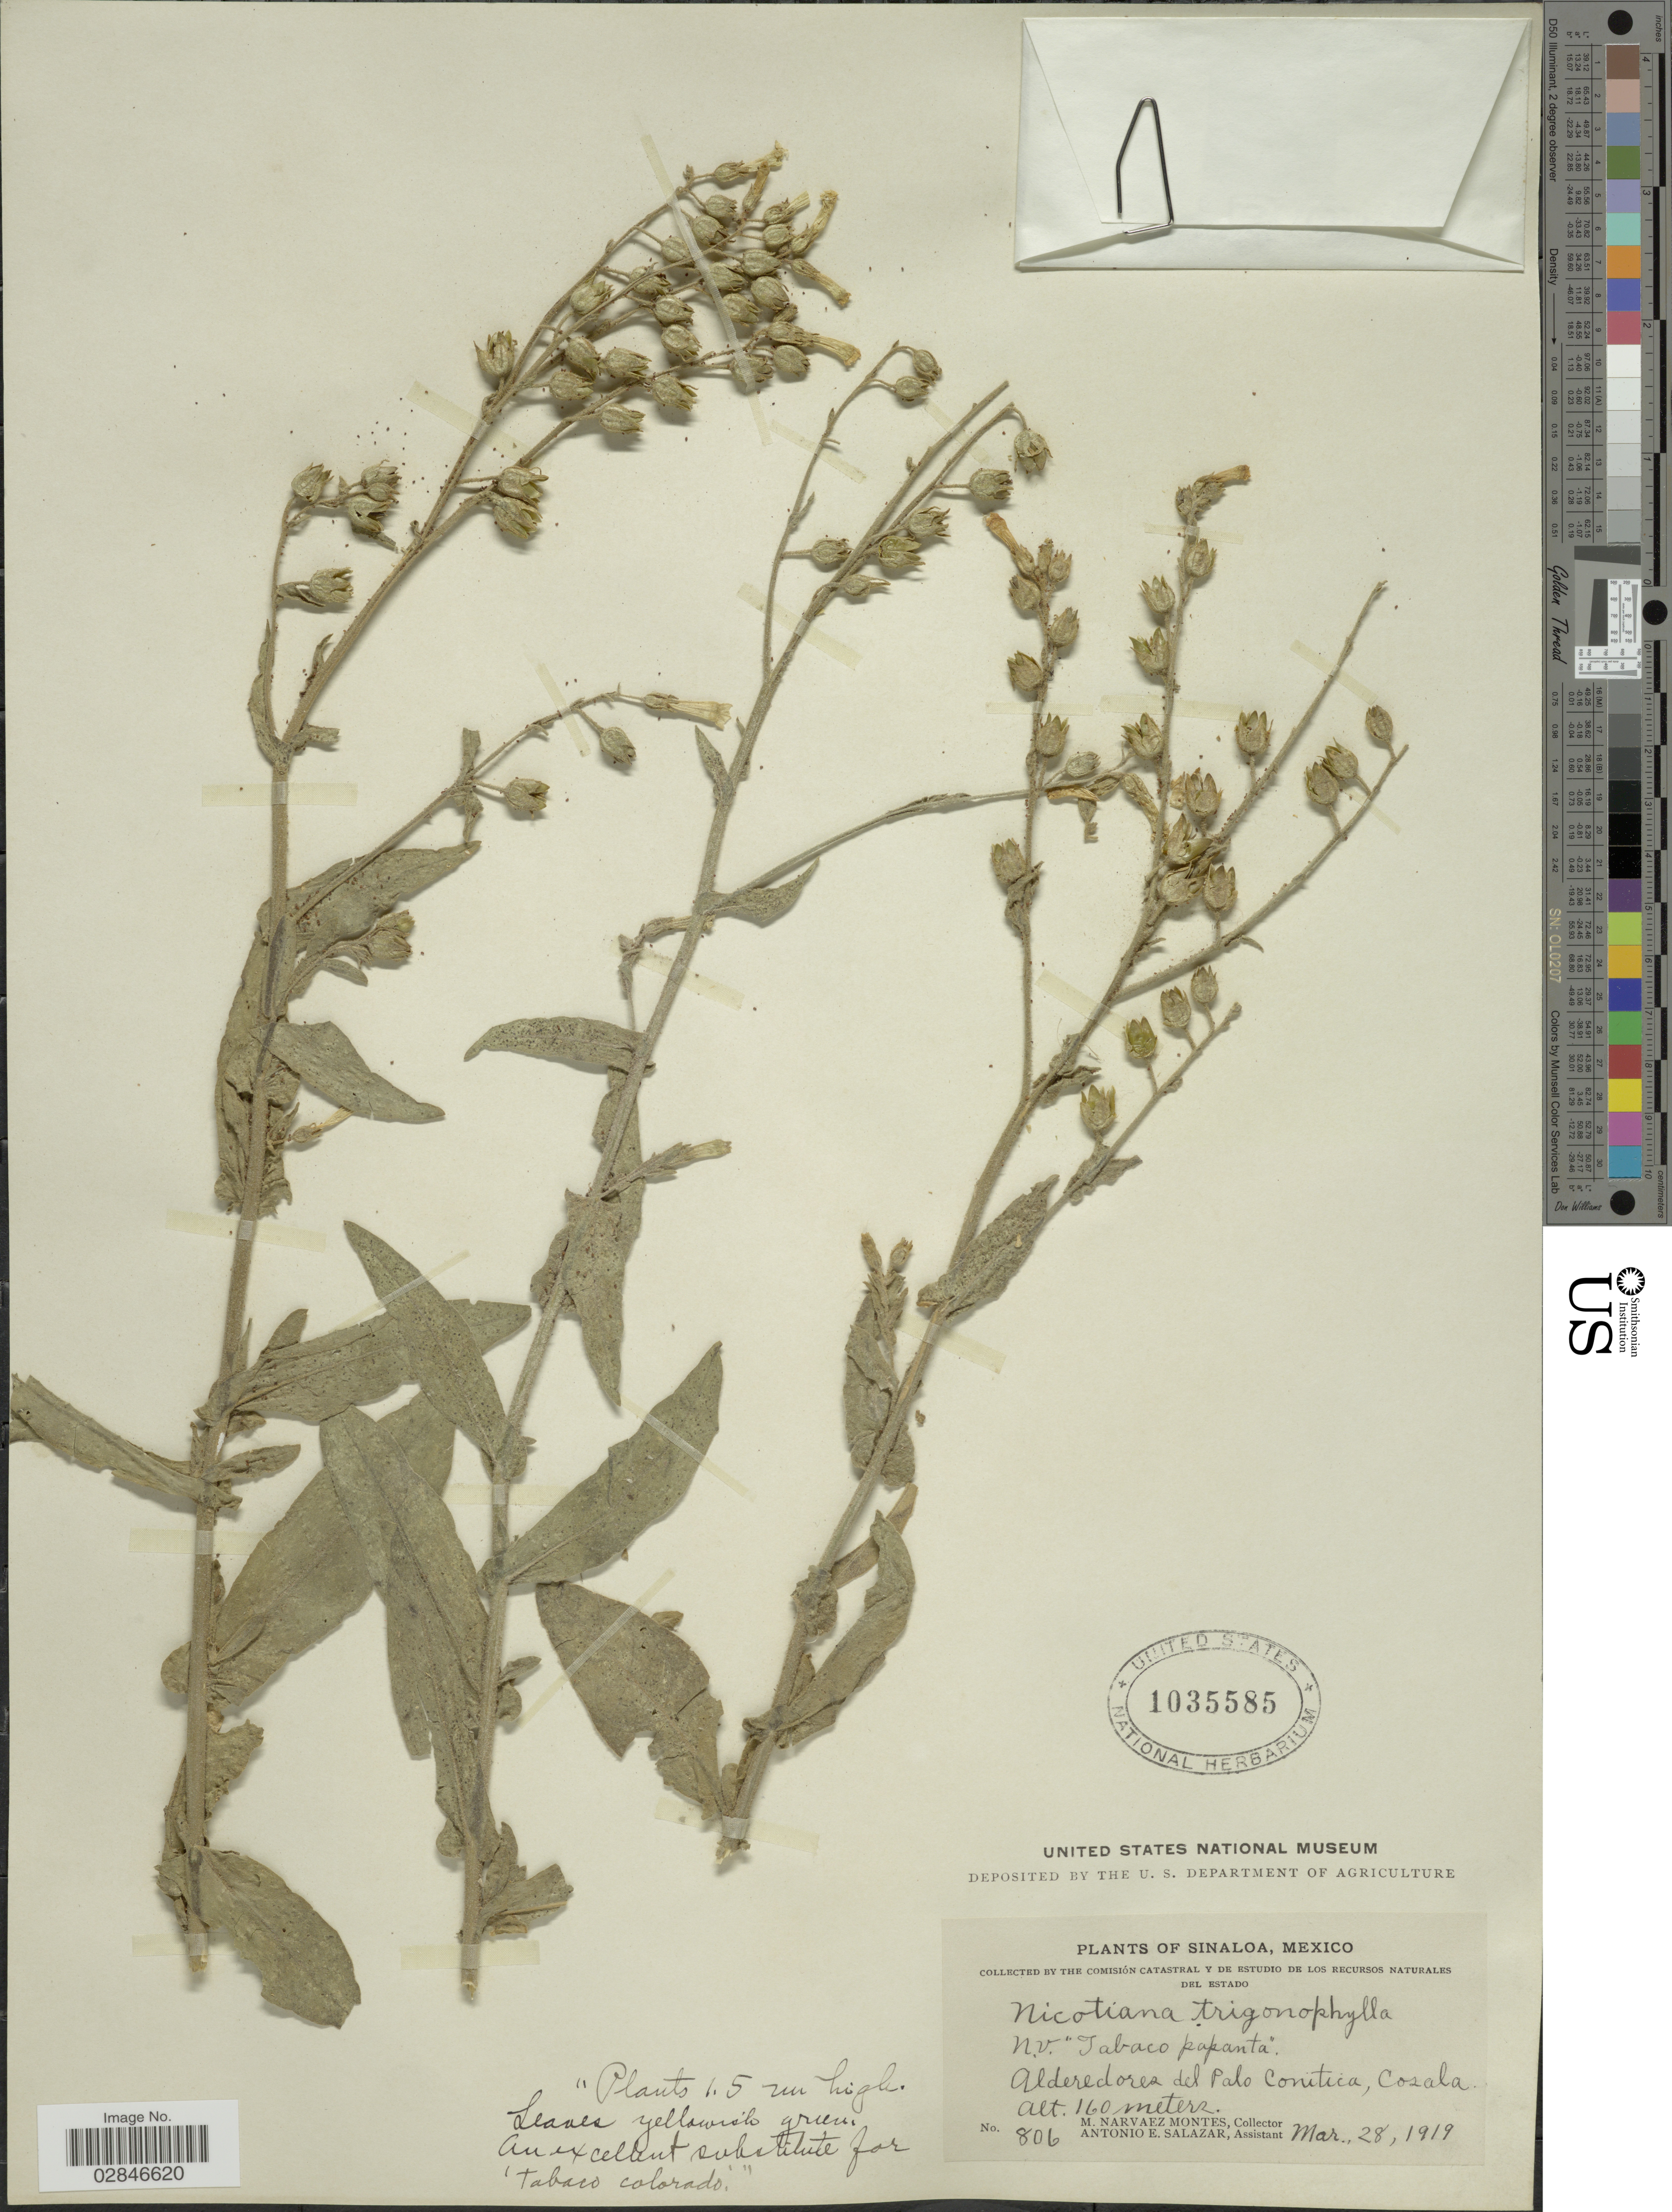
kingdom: Plantae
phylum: Tracheophyta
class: Magnoliopsida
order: Solanales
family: Solanaceae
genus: Nicotiana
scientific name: Nicotiana trigonophylla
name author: Dunal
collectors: M. Navarez Montes & A. E. Salazar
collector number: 806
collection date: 1919-03-28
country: Mexico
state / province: Sinaloa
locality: Alrededores del Palo Conitica, Cosala.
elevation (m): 160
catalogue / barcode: US 1035585